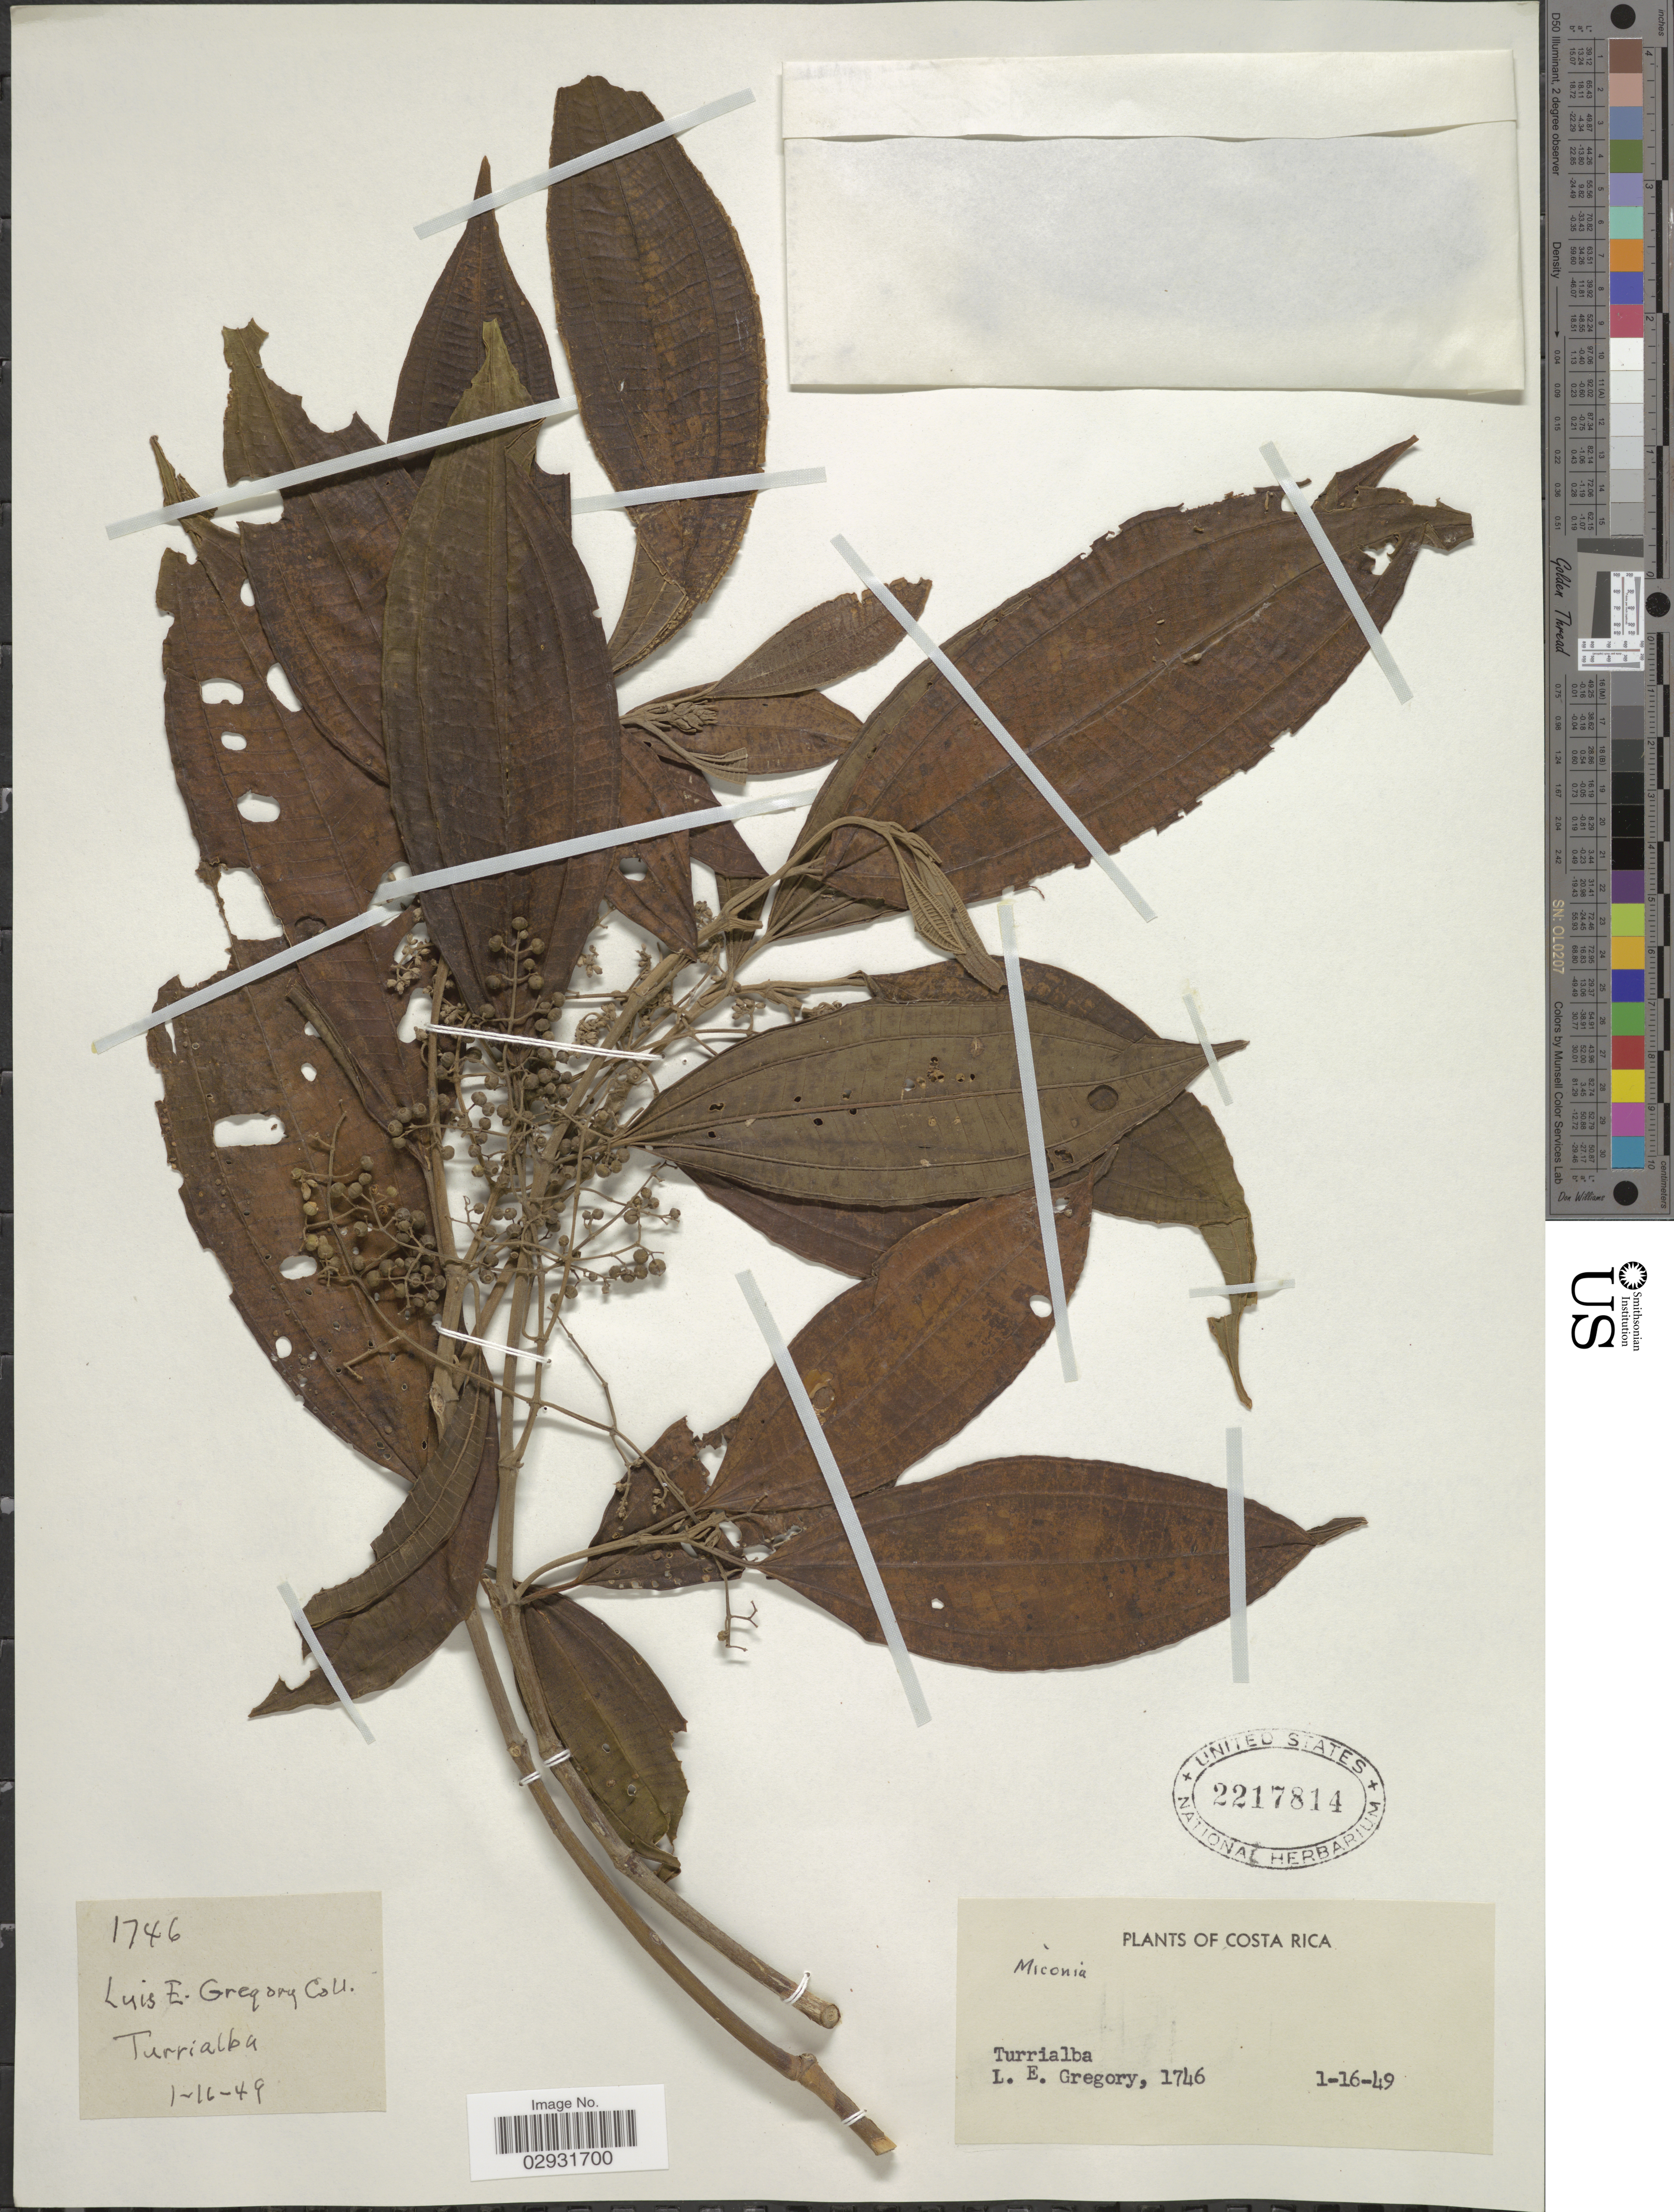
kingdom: Plantae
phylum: Tracheophyta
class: Magnoliopsida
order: Myrtales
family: Melastomataceae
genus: Miconia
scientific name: Miconia affinis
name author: DC.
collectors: L. E. Gregory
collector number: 1746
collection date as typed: Transcribed d/m/y: 16/1/49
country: Costa Rica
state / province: Cartago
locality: Turrialba.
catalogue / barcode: US 2217814